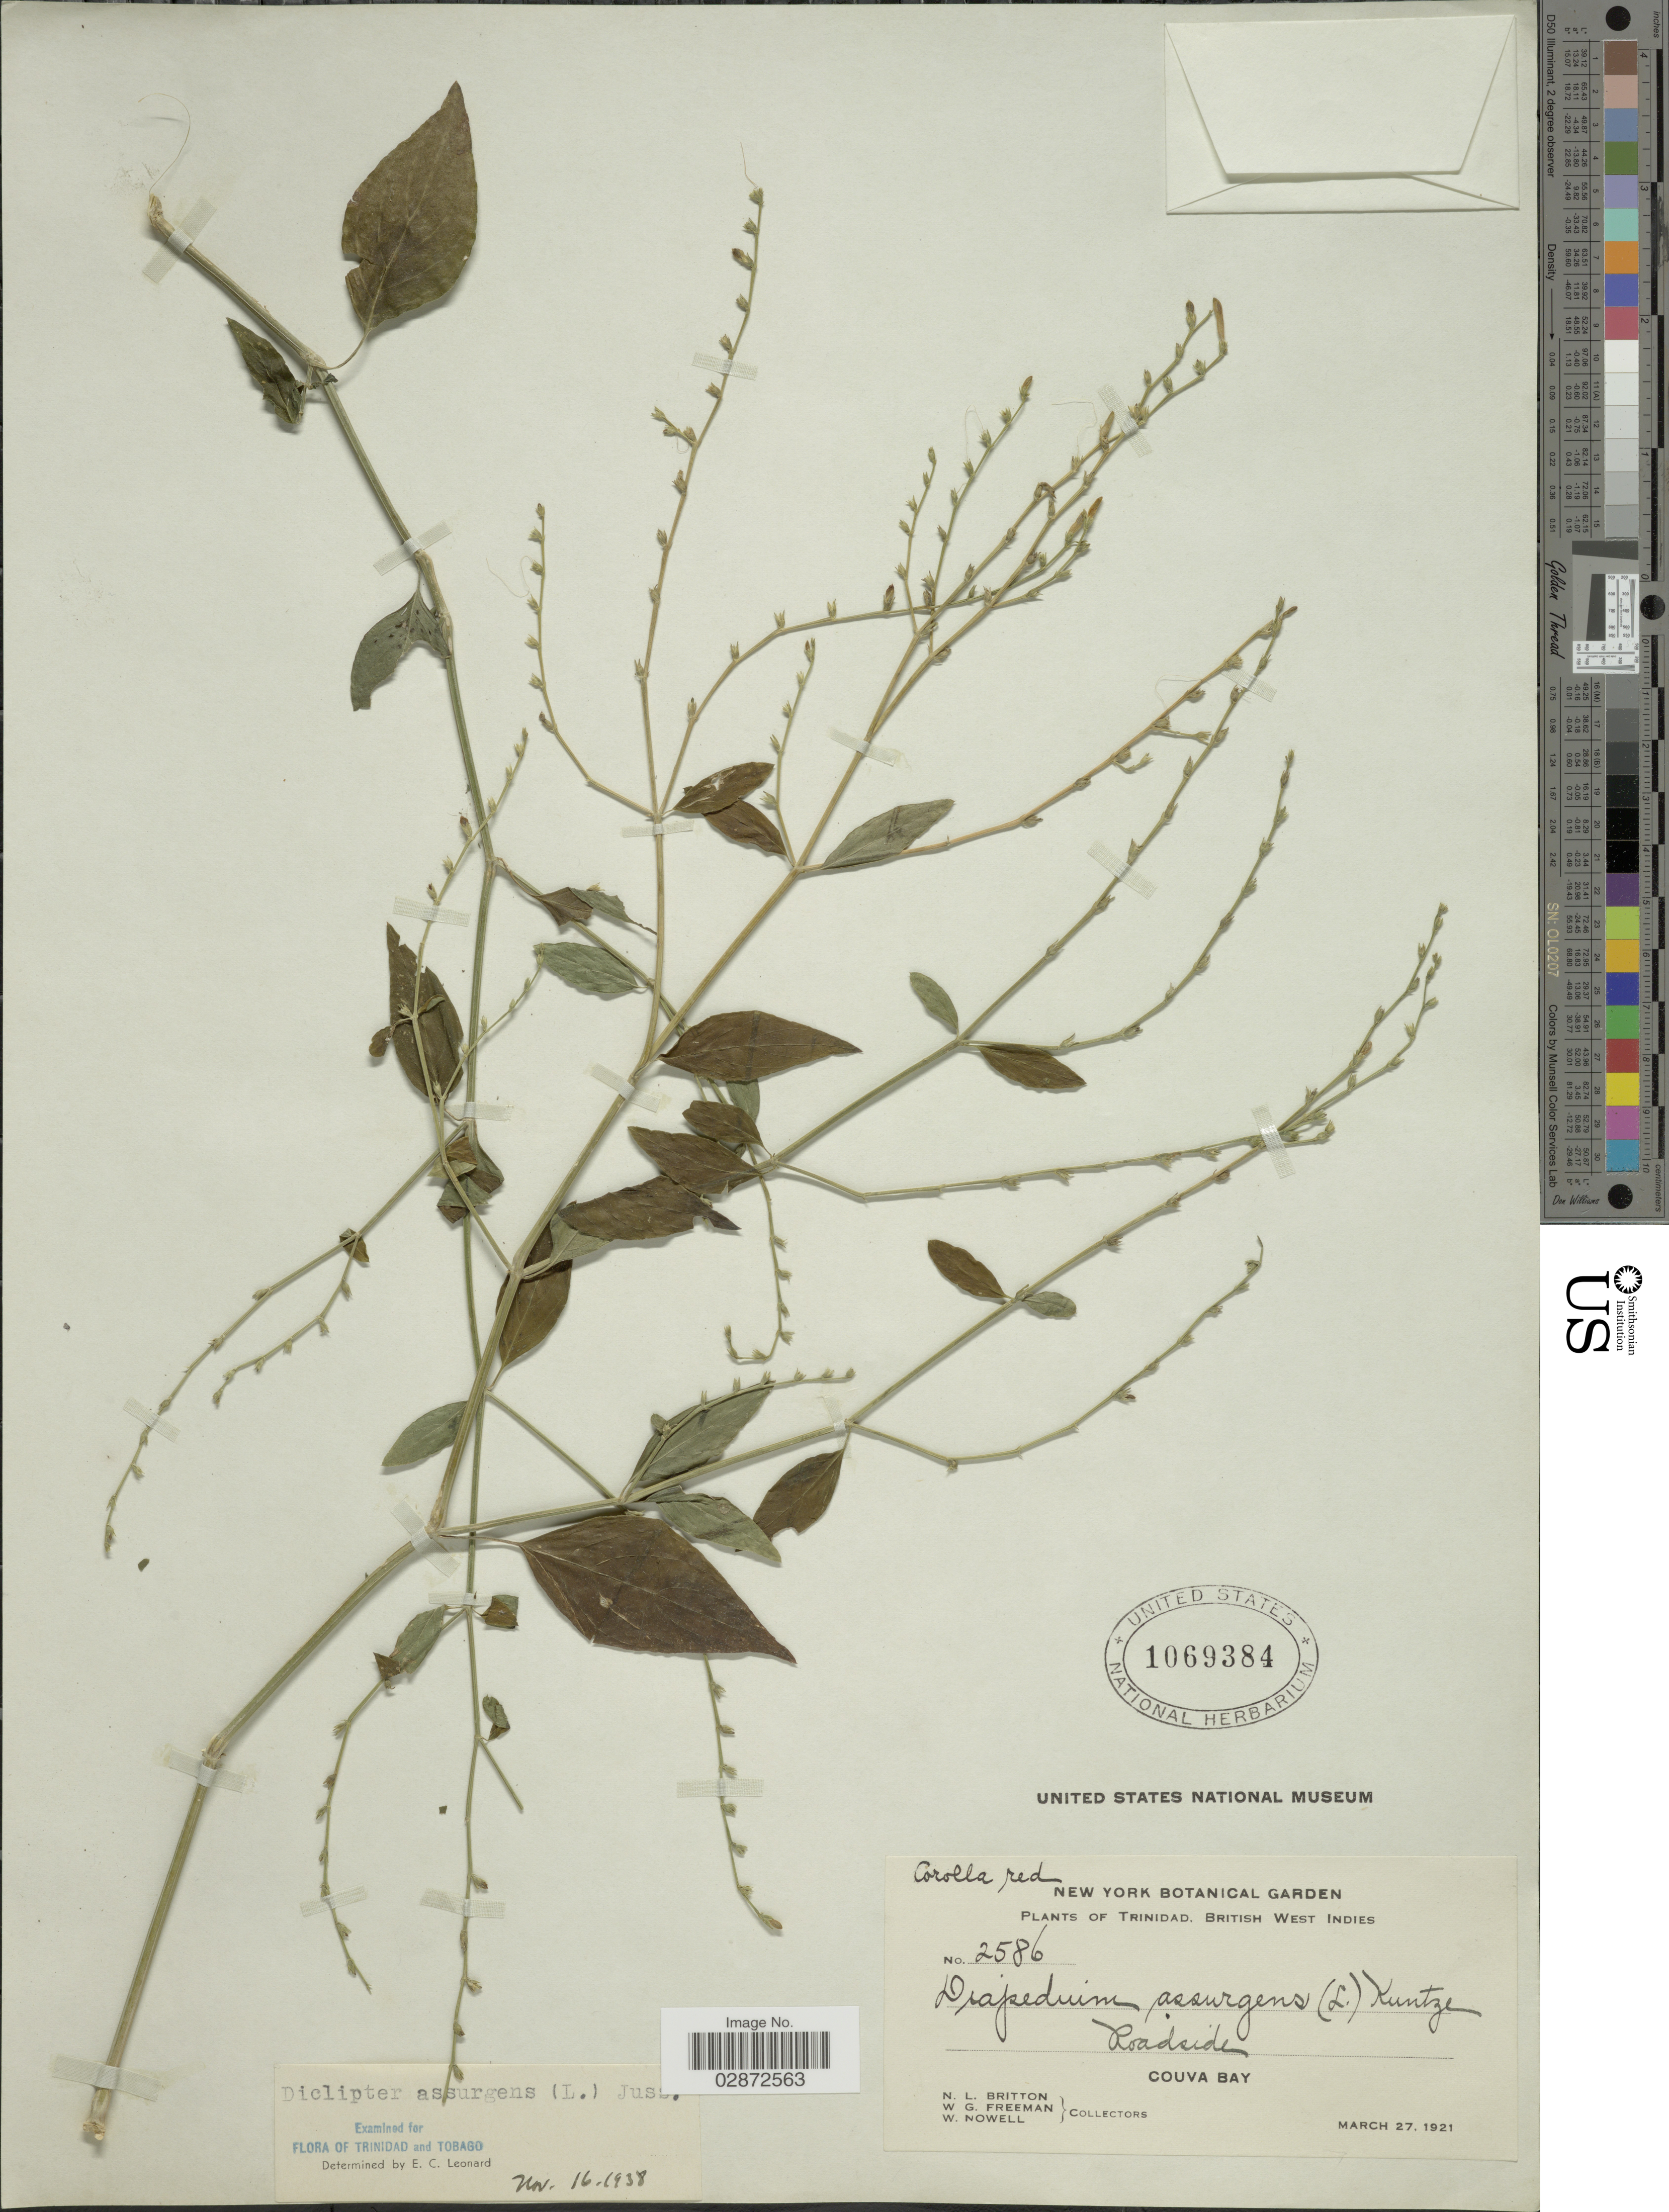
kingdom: Plantae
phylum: Tracheophyta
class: Magnoliopsida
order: Lamiales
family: Acanthaceae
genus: Dicliptera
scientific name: Dicliptera vahliana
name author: Nees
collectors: N. Britton, W. Freeman & W. Nowell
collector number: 2586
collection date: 1921-03-27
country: Trinidad and Tobago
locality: Trinidad. British West Indies. Couva bay.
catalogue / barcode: US 1069384